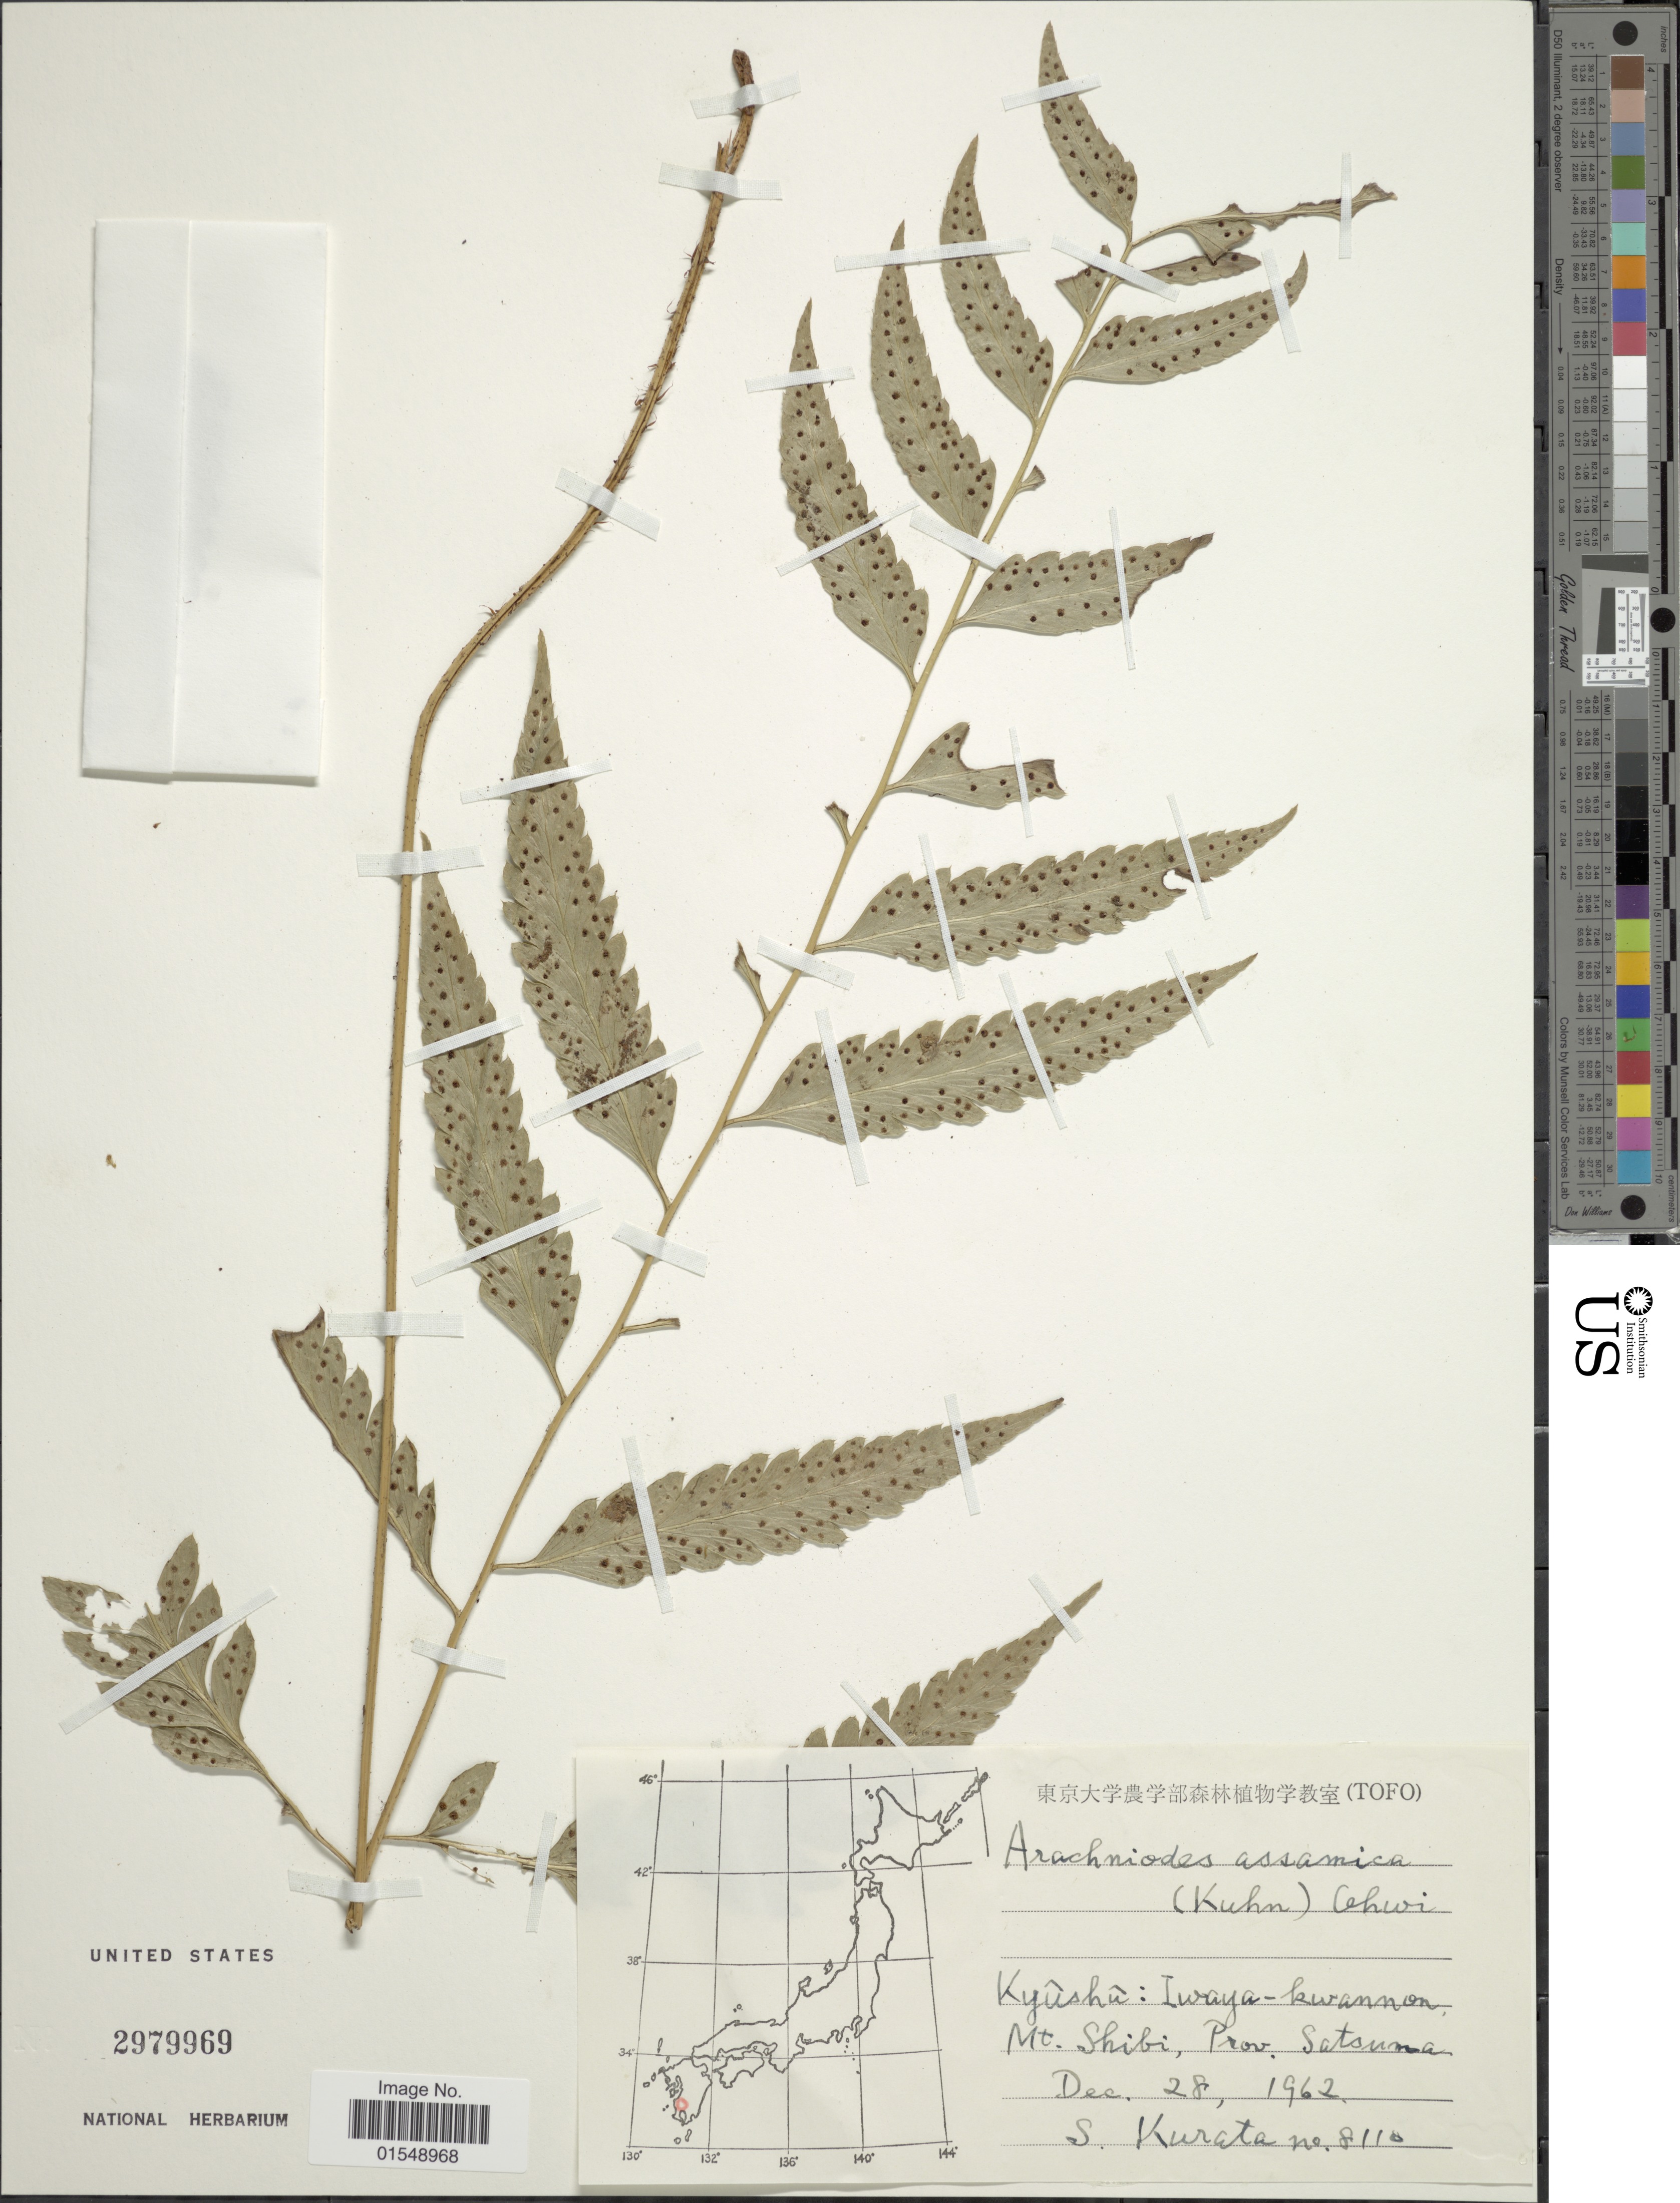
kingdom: Plantae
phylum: Tracheophyta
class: Polypodiopsida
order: Polypodiales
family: Dryopteridaceae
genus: Arachniodes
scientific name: Arachniodes assamica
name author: (Kuhn) Ohwi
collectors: Sa. Kurata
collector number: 8110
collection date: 1962-12-28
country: Japan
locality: Kyûshû: Iwaya- kwannon, Mt. Shibi, Prov. Satsuma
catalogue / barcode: US 2979969